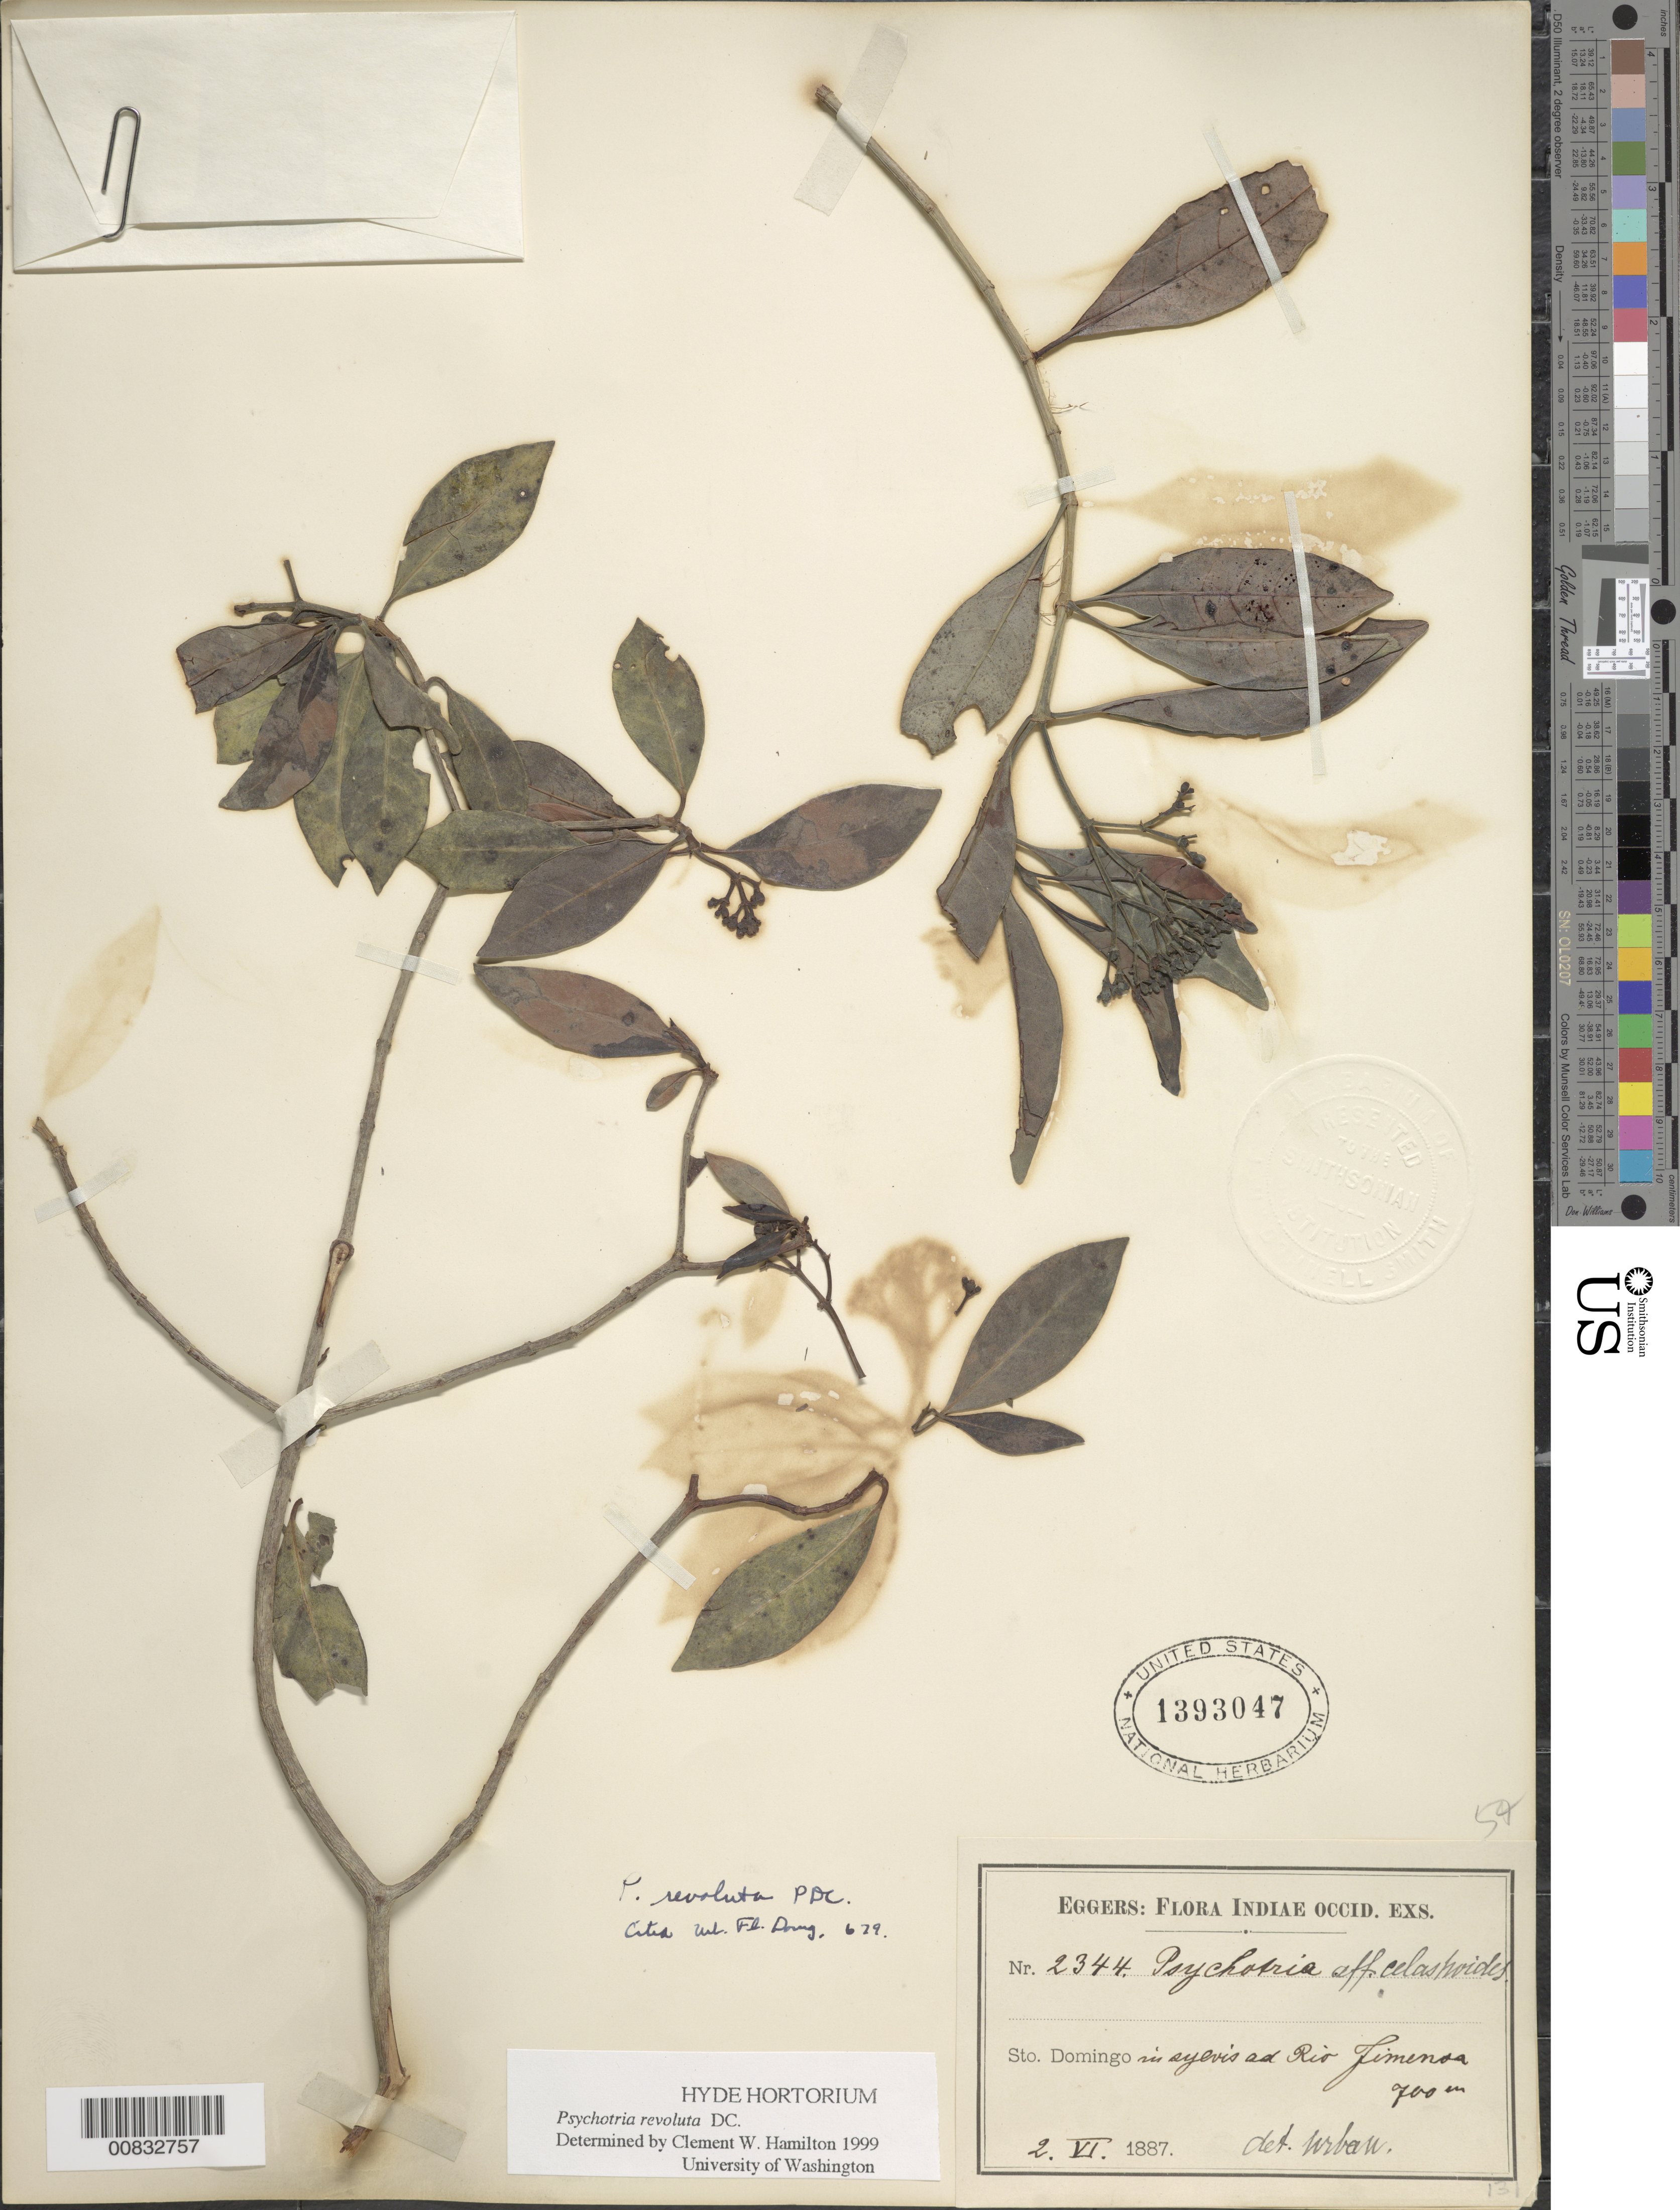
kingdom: Plantae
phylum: Tracheophyta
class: Magnoliopsida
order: Gentianales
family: Rubiaceae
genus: Psychotria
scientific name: Psychotria revoluta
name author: DC.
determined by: Hamilton, C. W.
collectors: H. F. A. von Eggers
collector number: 2344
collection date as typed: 02 Jun 1887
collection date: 1887-06-02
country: Dominican Republic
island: Hispaniola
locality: Rio Jimenna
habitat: In sylvis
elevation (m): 700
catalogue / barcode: US 1393047